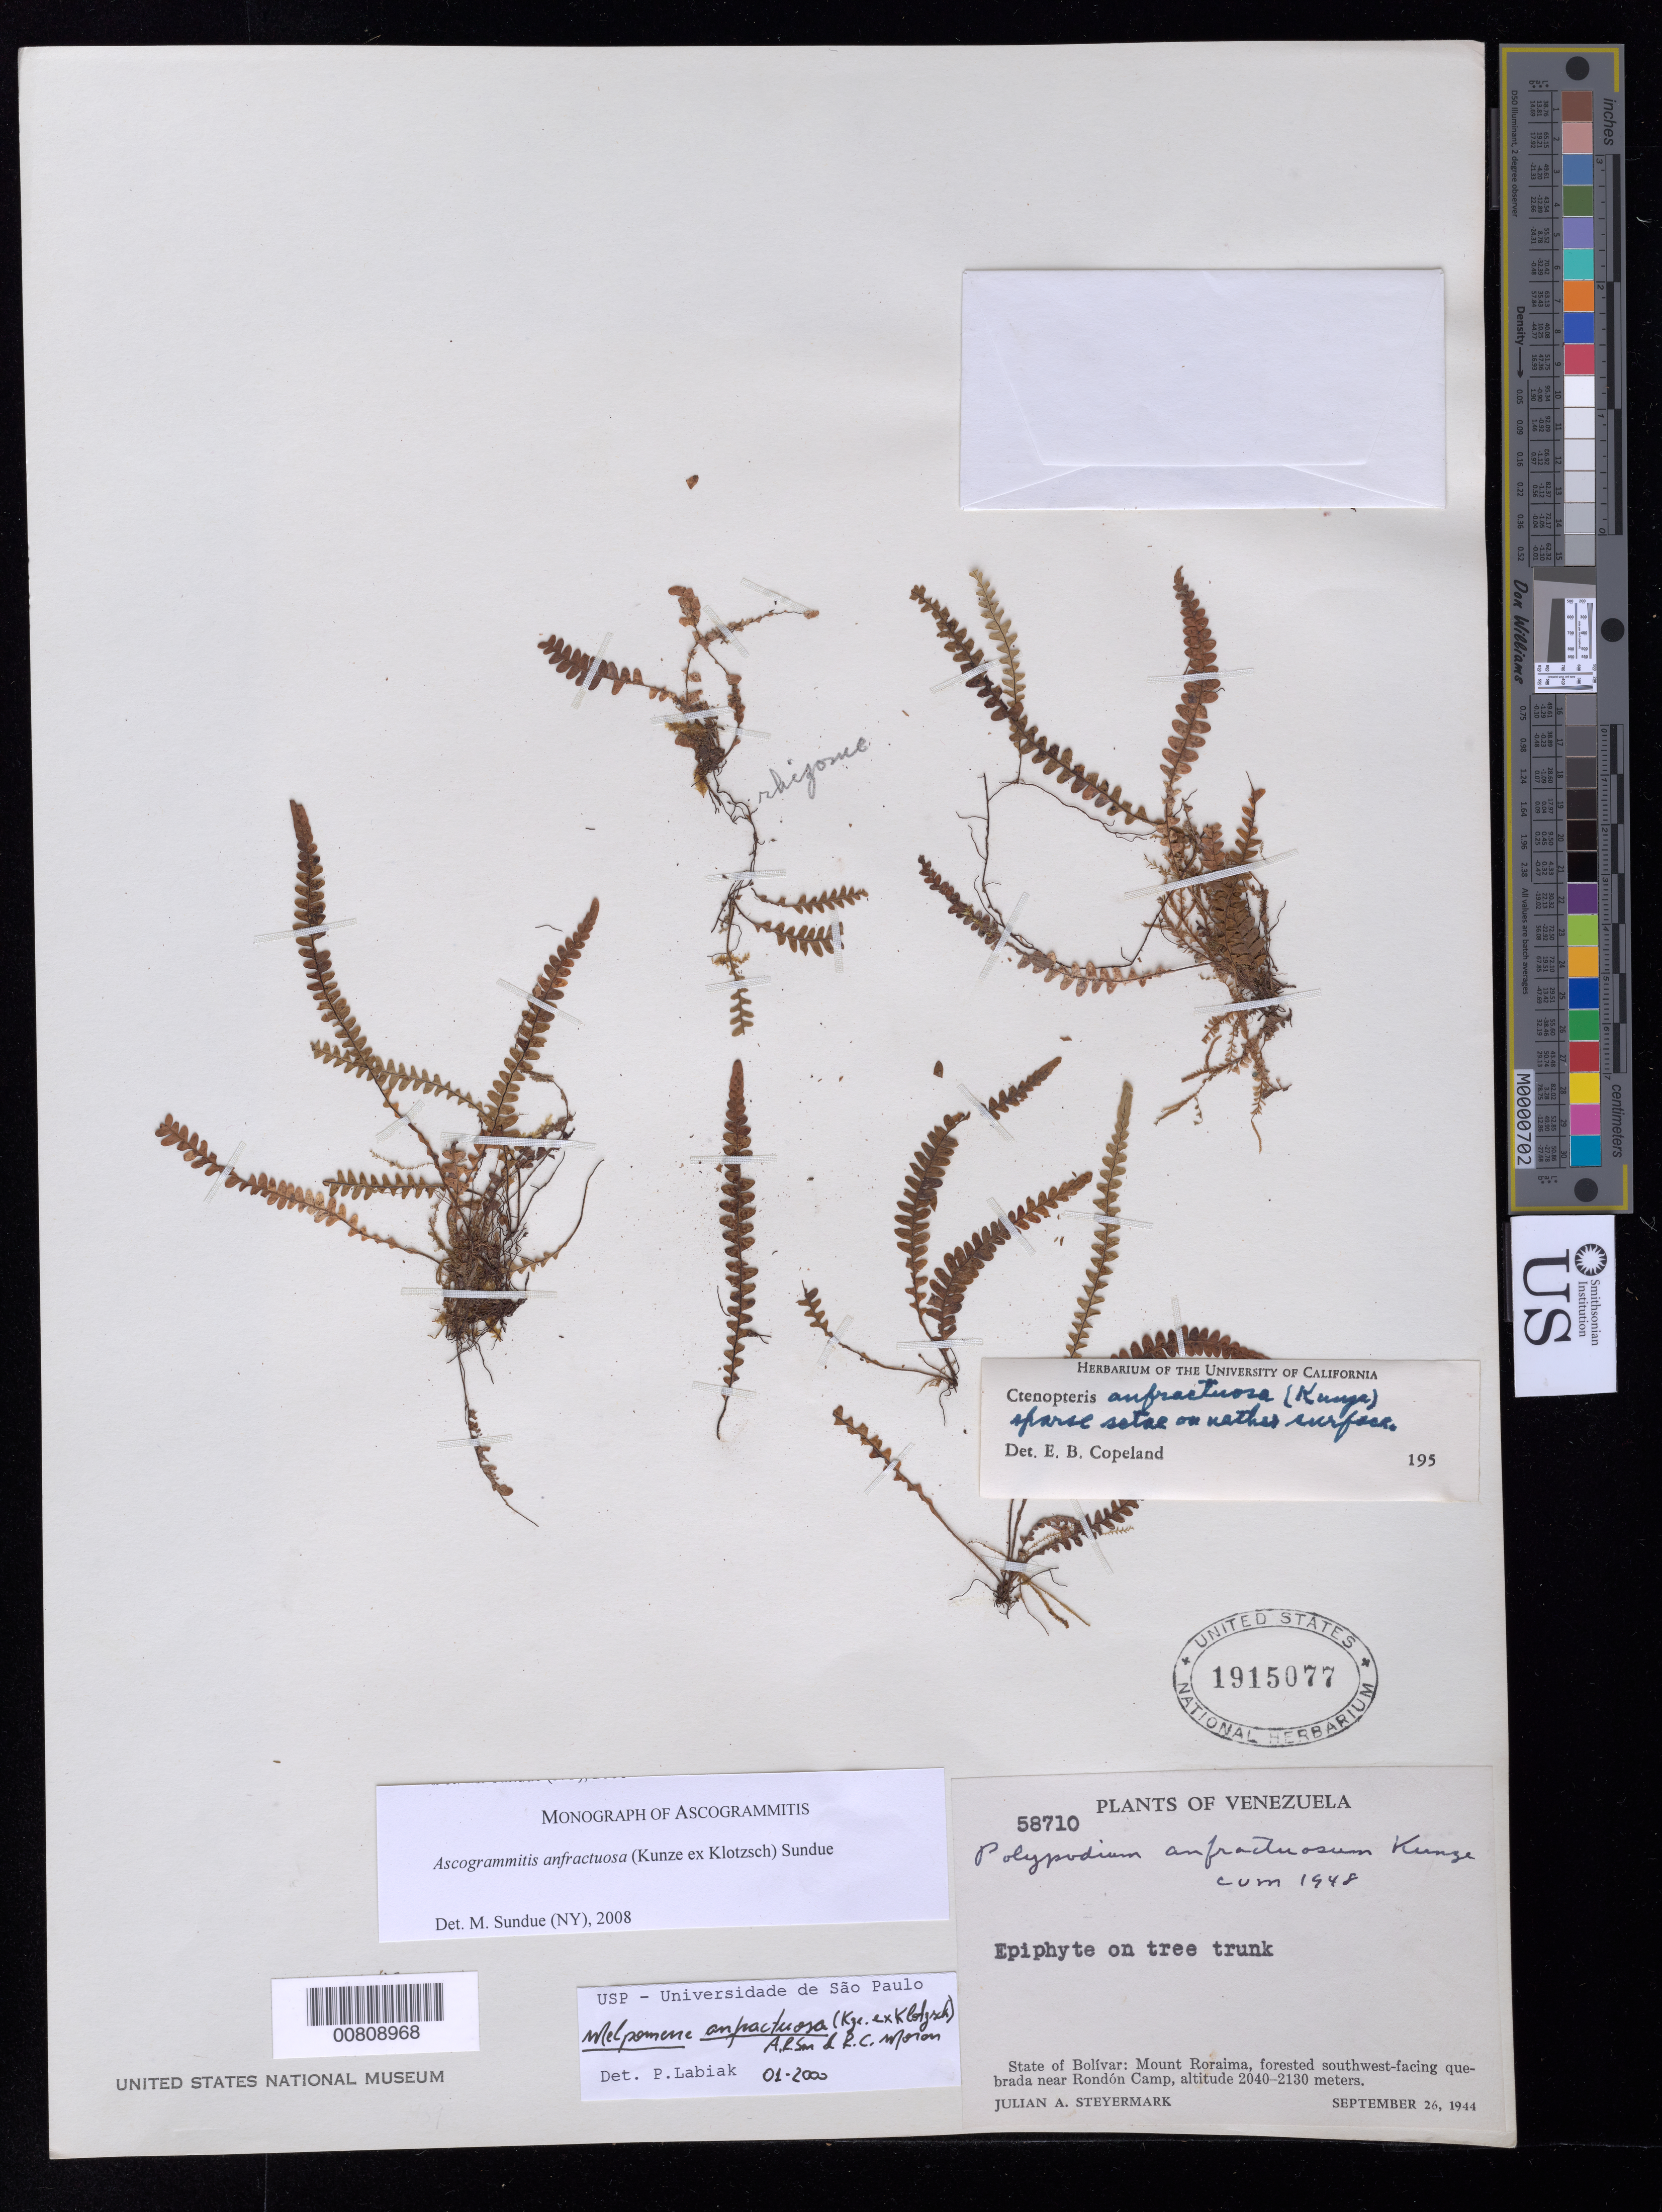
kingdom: Plantae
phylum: Tracheophyta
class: Polypodiopsida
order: Polypodiales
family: Polypodiaceae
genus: Ascogrammitis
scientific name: Ascogrammitis anfractuosa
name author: (Kunze ex Klotzsch) Sundue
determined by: Sundue, Michael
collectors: J. Steyermark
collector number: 58710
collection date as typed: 26-Sep-44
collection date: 1944-09-26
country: Venezuela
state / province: Bolívar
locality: Mt. Roraima, Rondón Camp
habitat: Forested southwest-facing quebrada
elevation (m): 2040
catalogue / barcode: US 1915077